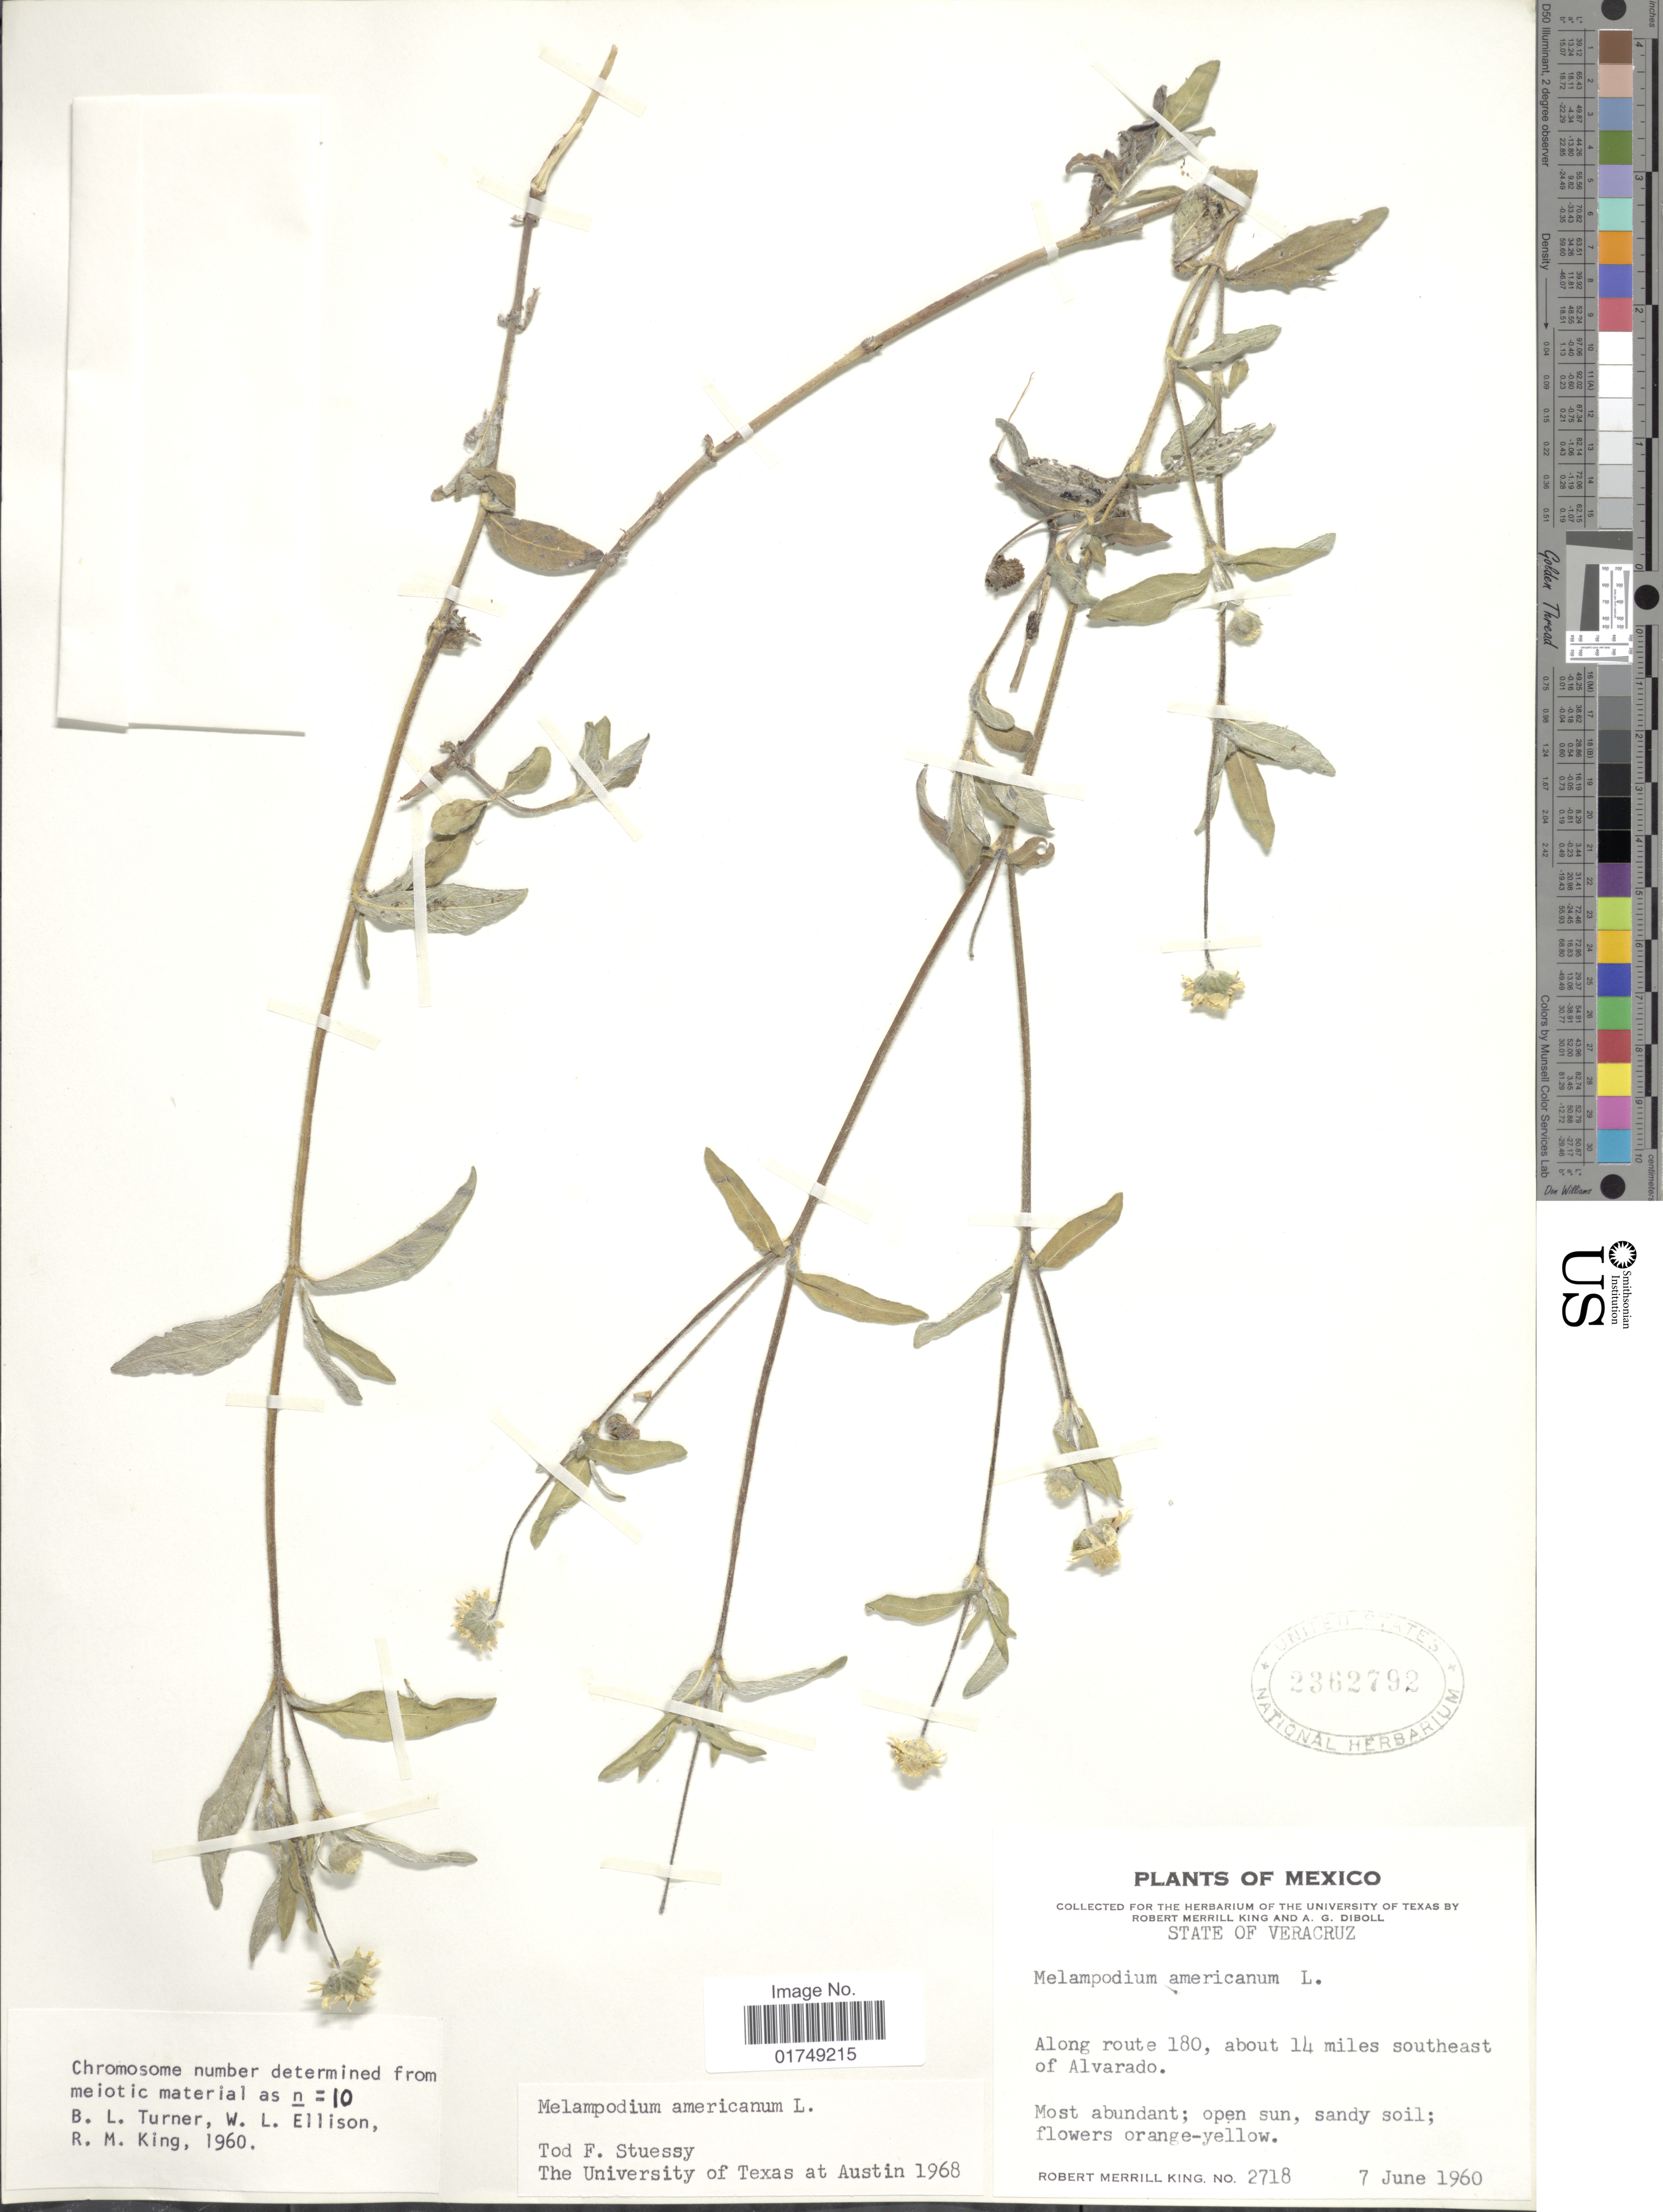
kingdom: Plantae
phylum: Tracheophyta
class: Magnoliopsida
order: Asterales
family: Asteraceae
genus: Melampodium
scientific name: Melampodium americanum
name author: L.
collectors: R. M. King & A. Diboll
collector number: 2718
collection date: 1960-06-07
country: Mexico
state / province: Veracruz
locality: along route 180, about 14 miles southeast of Alvarado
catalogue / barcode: US 2362792